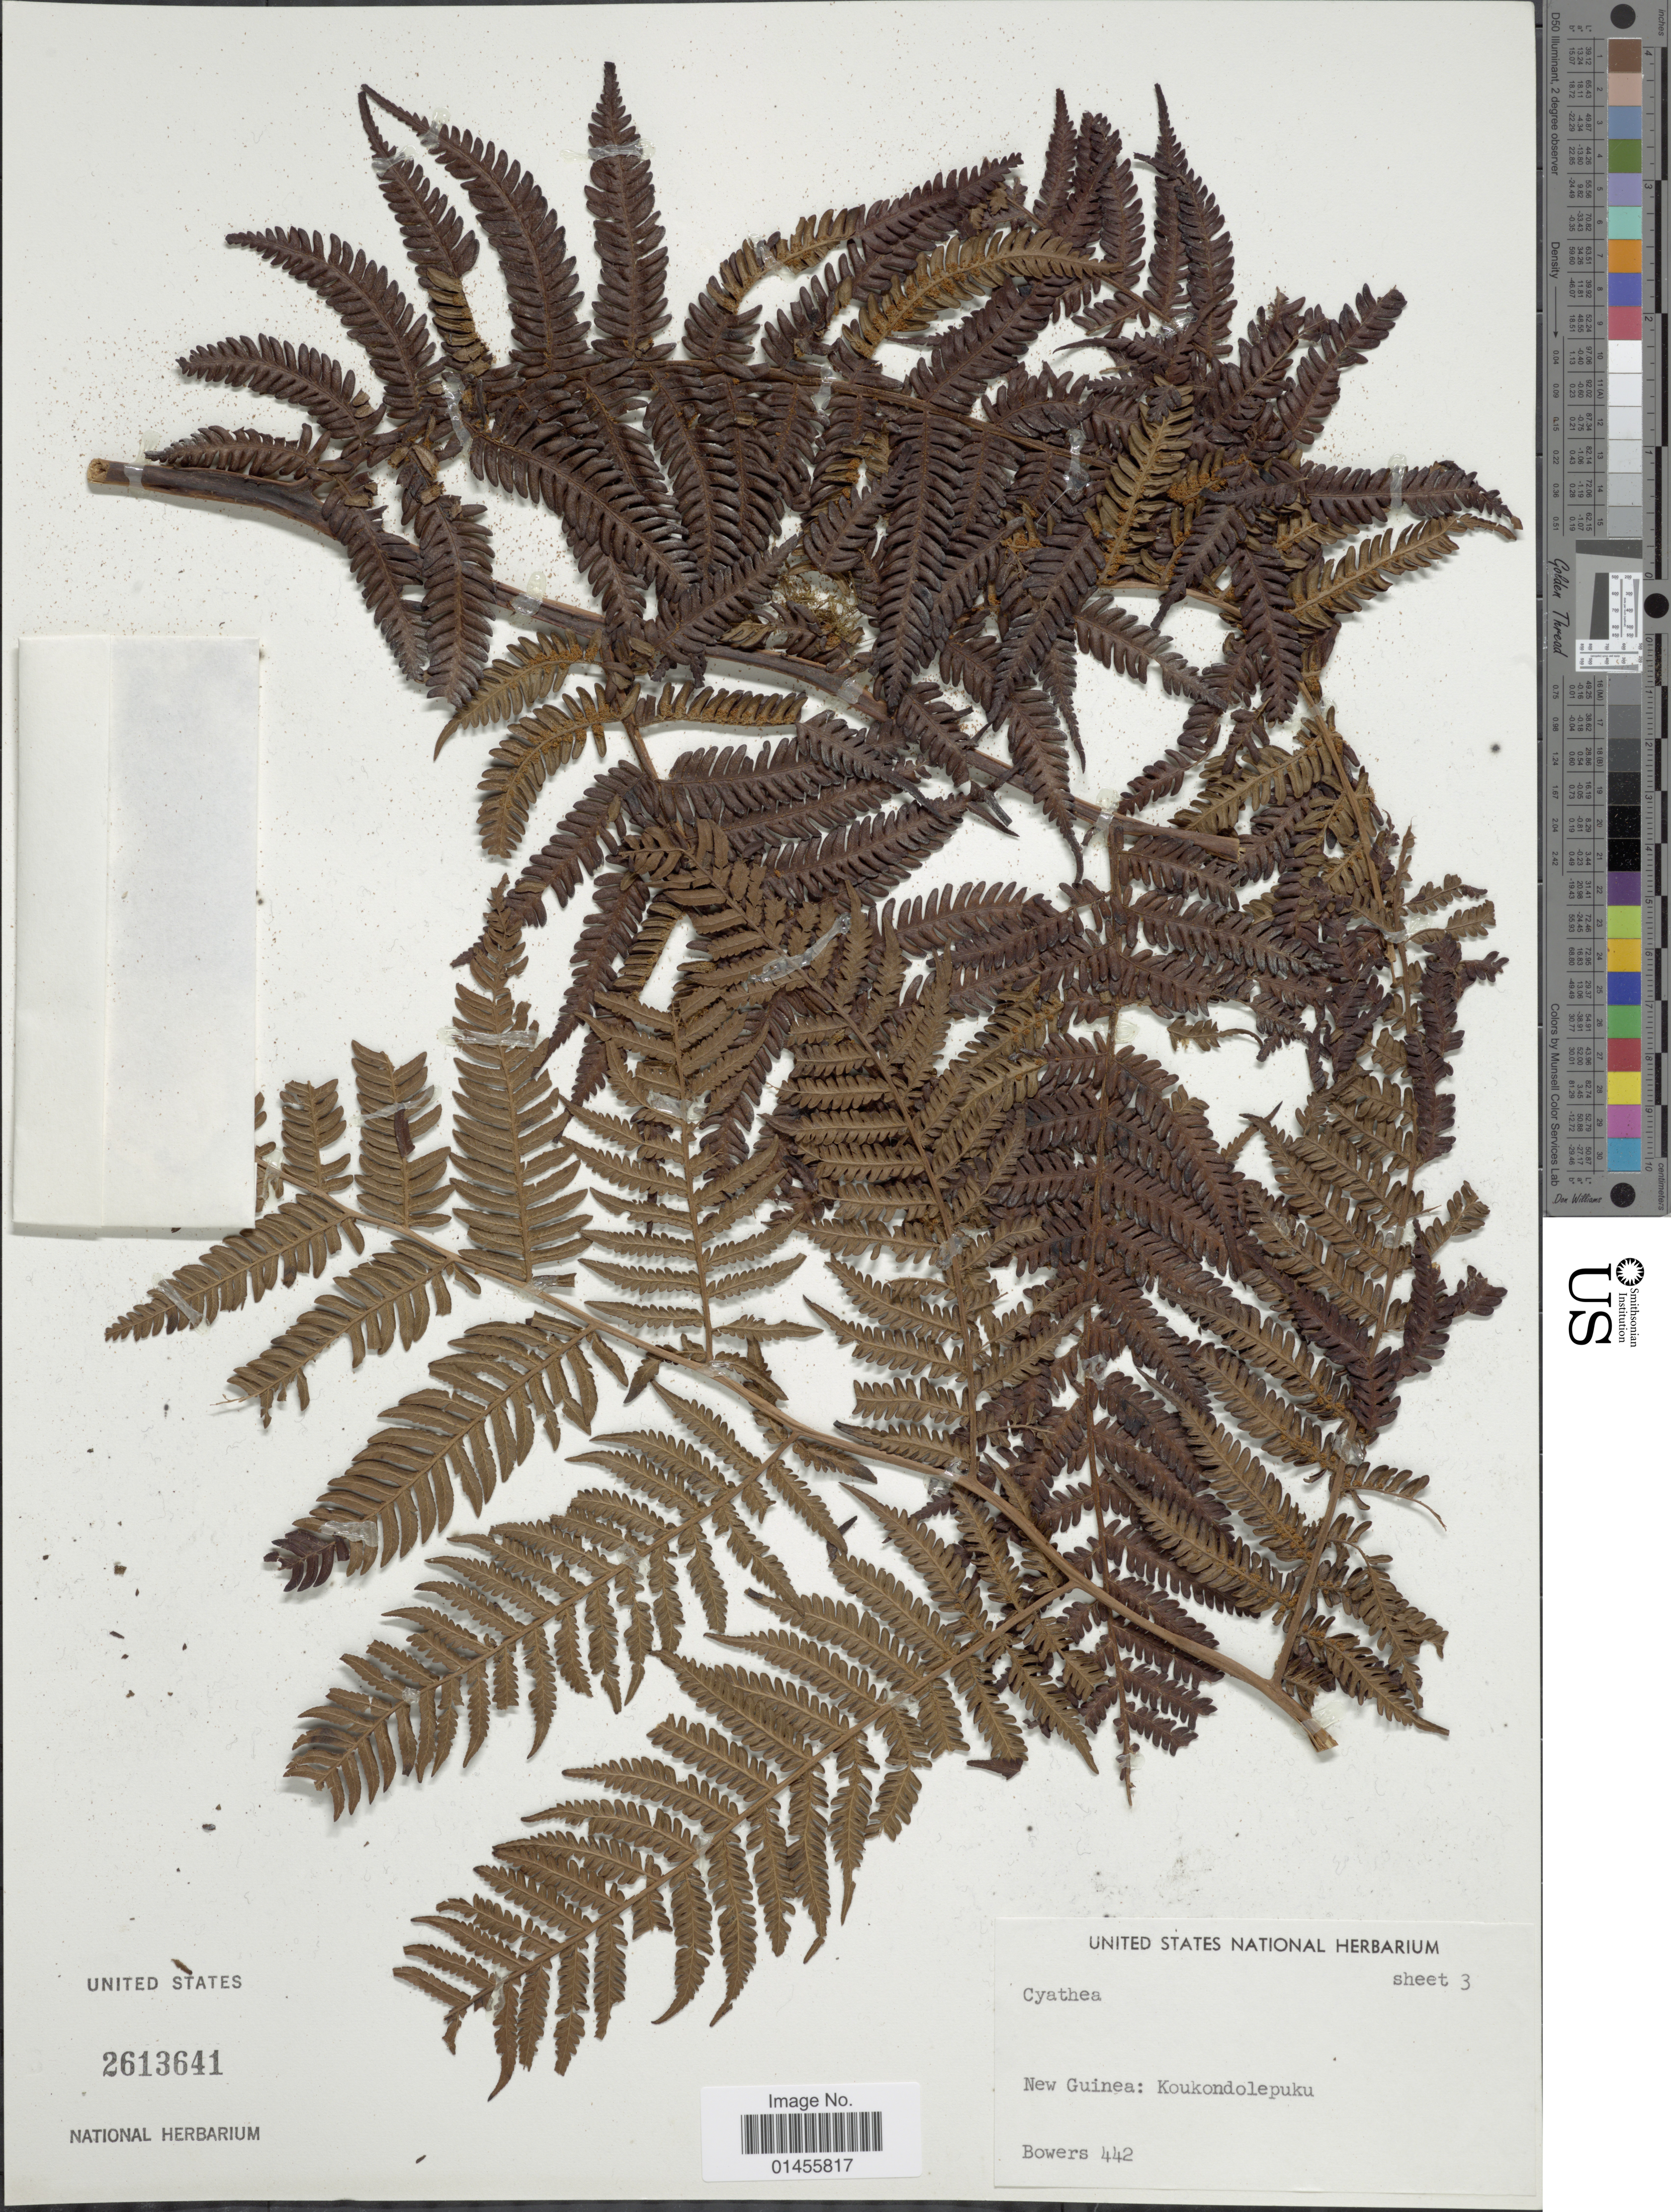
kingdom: Plantae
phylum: Tracheophyta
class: Polypodiopsida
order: Cyatheales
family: Cyatheaceae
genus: Alsophila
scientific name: Alsophila sp.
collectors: -. Bowers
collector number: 442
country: Papua New Guinea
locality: New Guinea: Koukondolepuku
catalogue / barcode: US 2613641